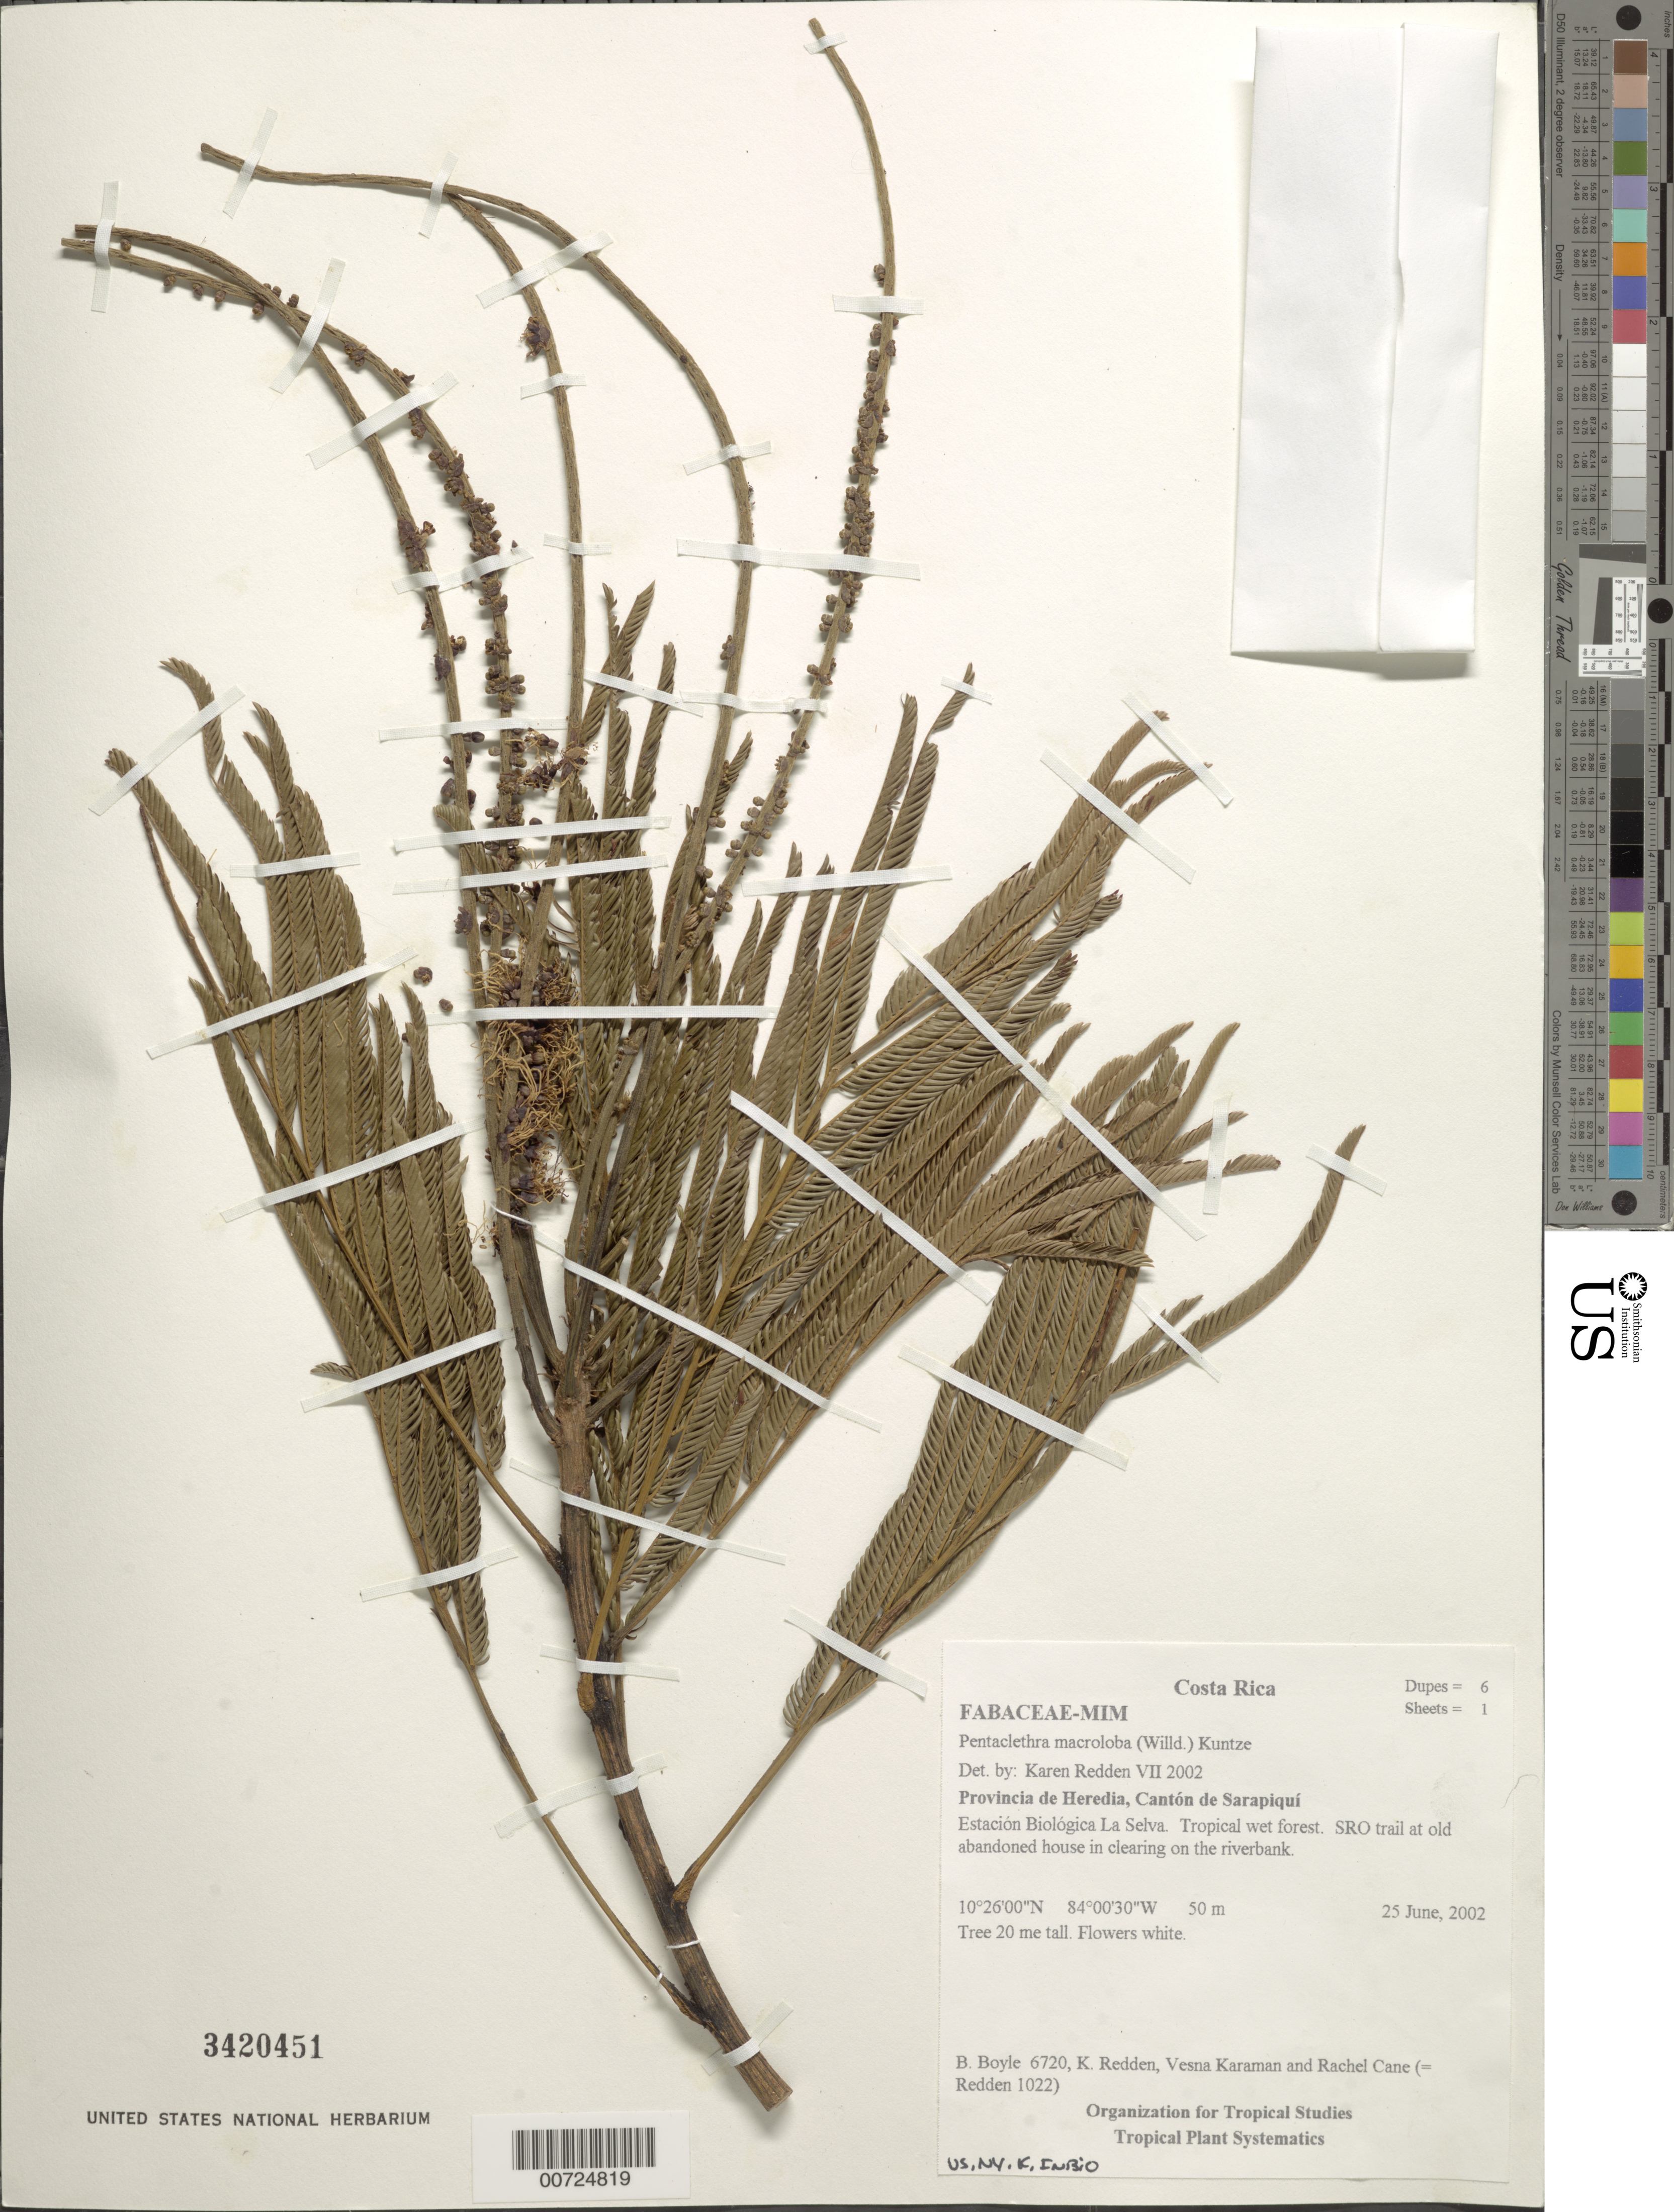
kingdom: Plantae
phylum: Tracheophyta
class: Magnoliopsida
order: Fabales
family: Fabaceae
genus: Pentaclethra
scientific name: Pentaclethra macroloba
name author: (Willd.) Kuntze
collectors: B. Boyle, K. M. Redden, V. Karaman & R. Cane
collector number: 6720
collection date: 2002-06-25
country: Costa Rica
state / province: Heredia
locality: Provincia de Heredia, Canton de Sarapiqui, Estacion Biologica La Selva.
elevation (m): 50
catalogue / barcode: US 3420451